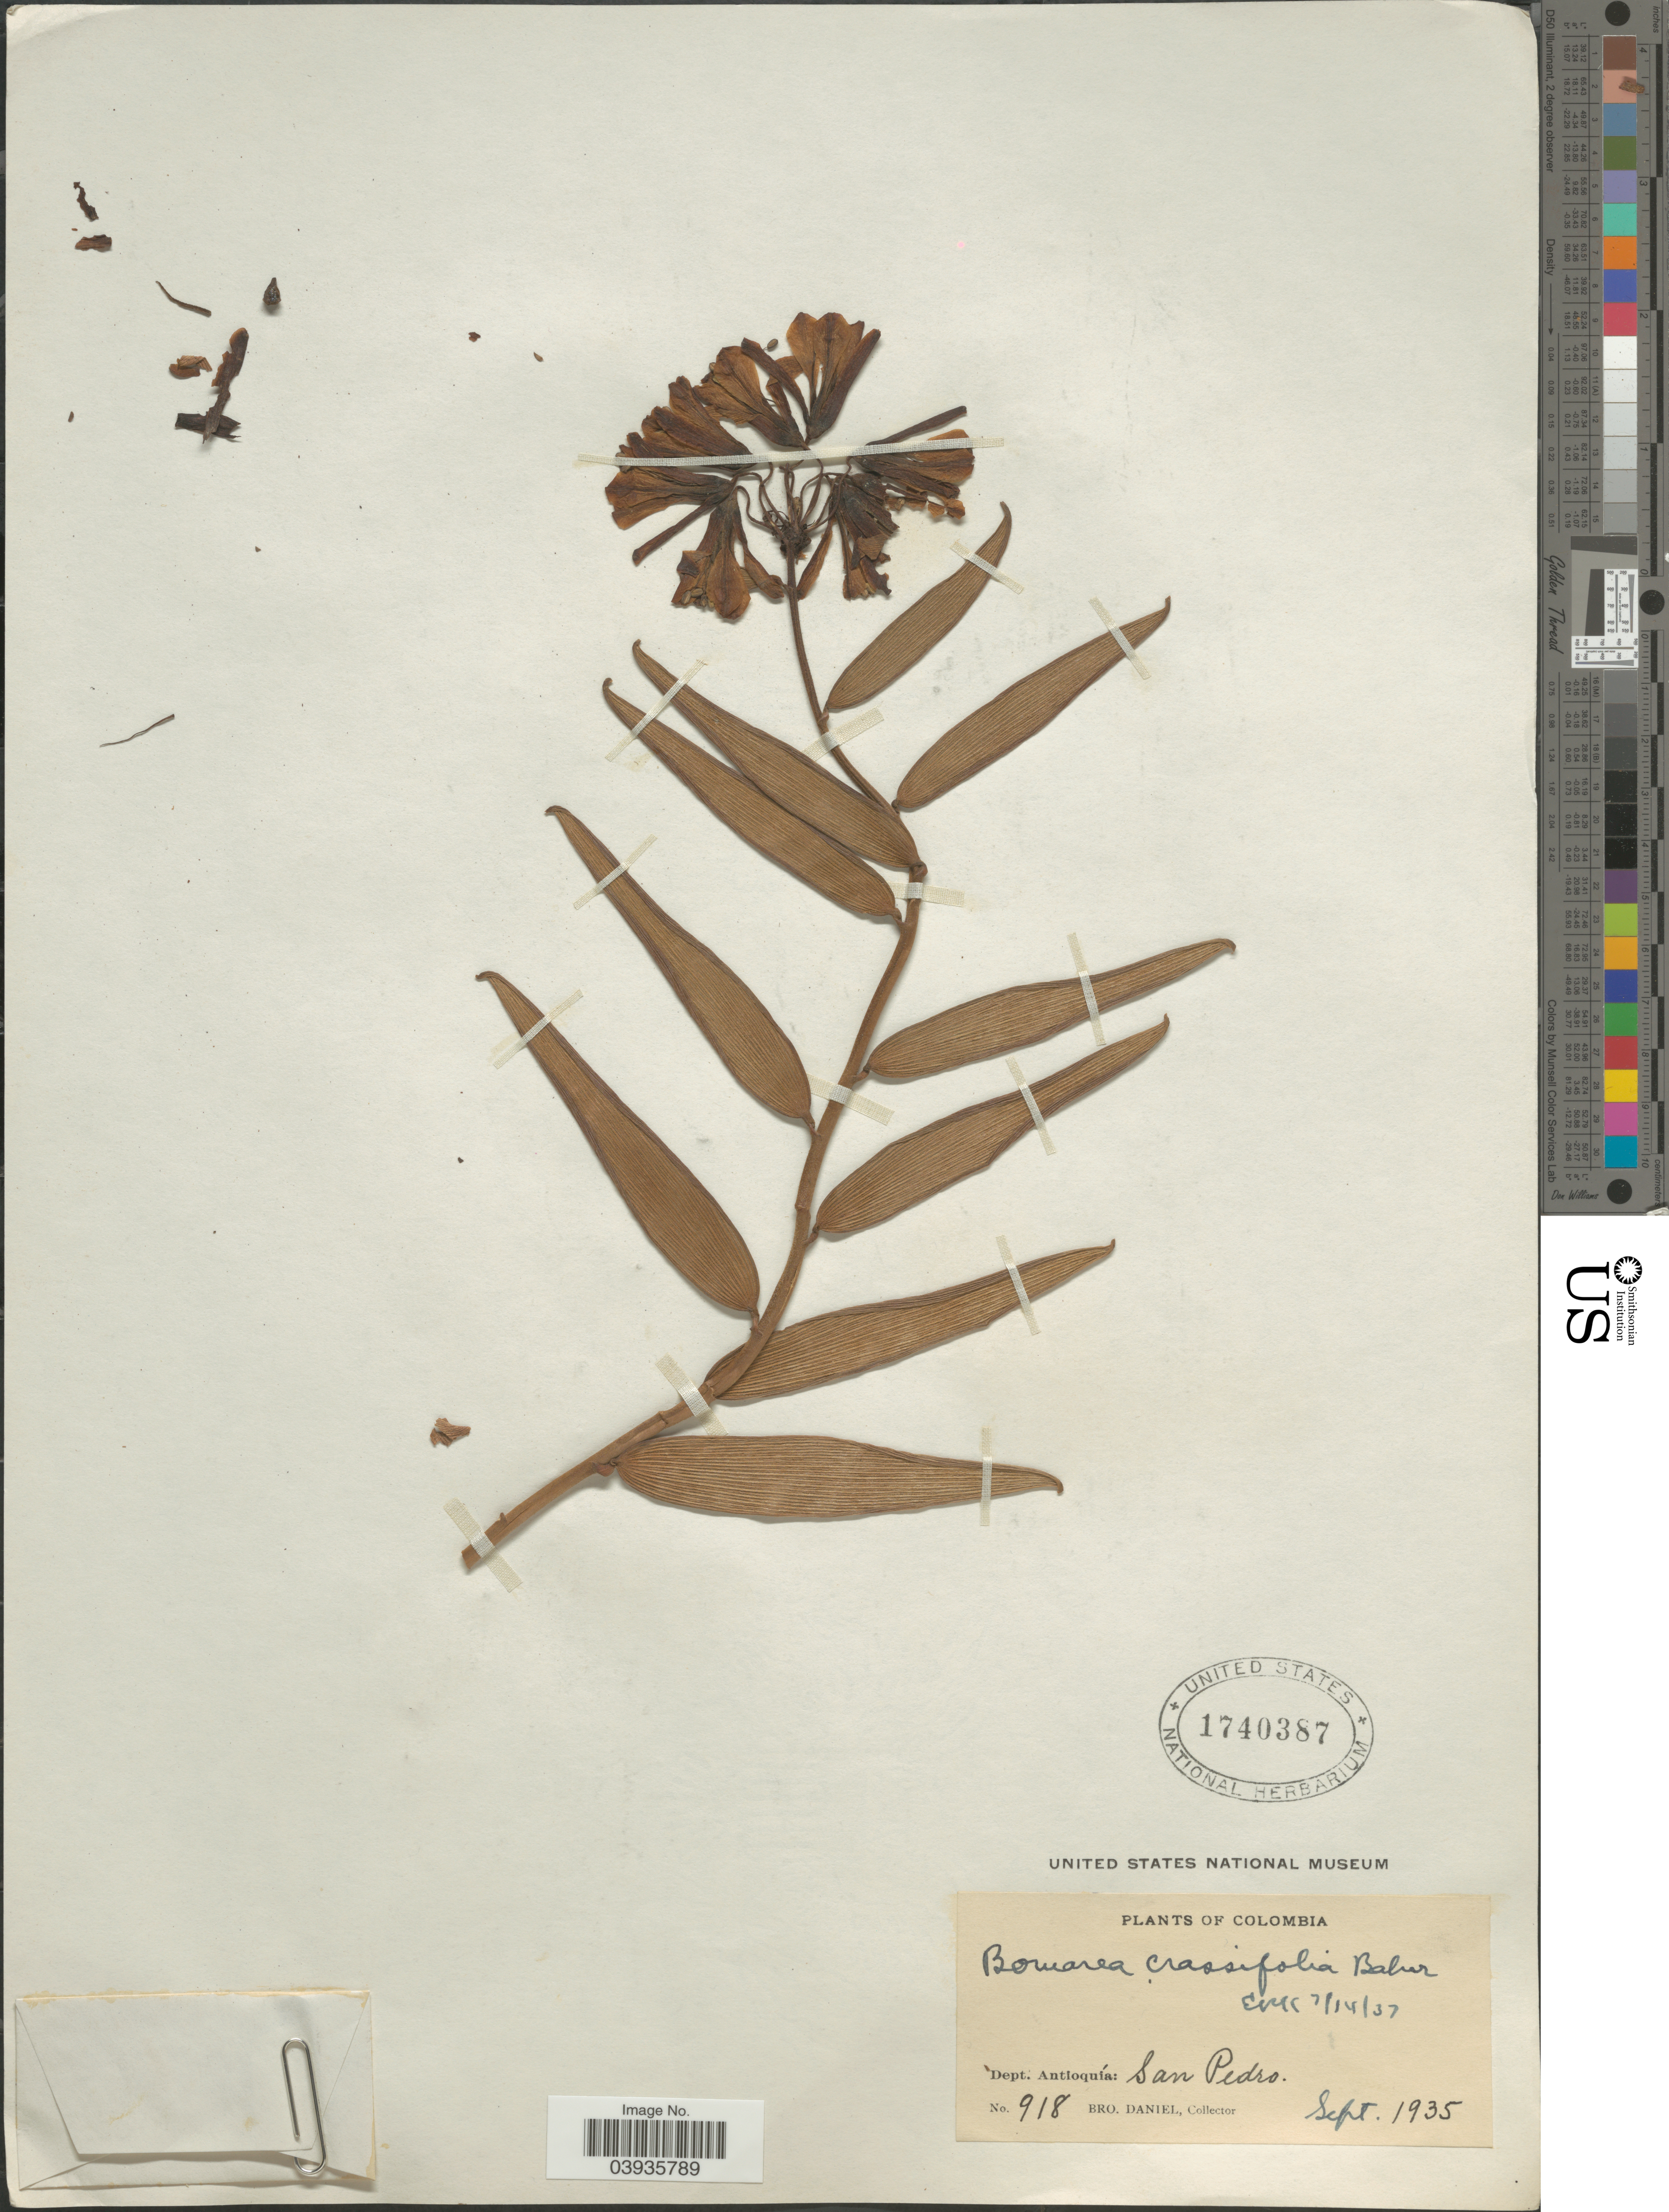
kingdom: Plantae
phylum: Tracheophyta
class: Liliopsida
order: Liliales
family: Alstroemeriaceae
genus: Bomarea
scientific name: Bomarea crassifolia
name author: Baker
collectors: Bro. Daniel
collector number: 918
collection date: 1935-09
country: Colombia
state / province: Antioquia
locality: Dept. Antioquia: San Pedro.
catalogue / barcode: US 1740387